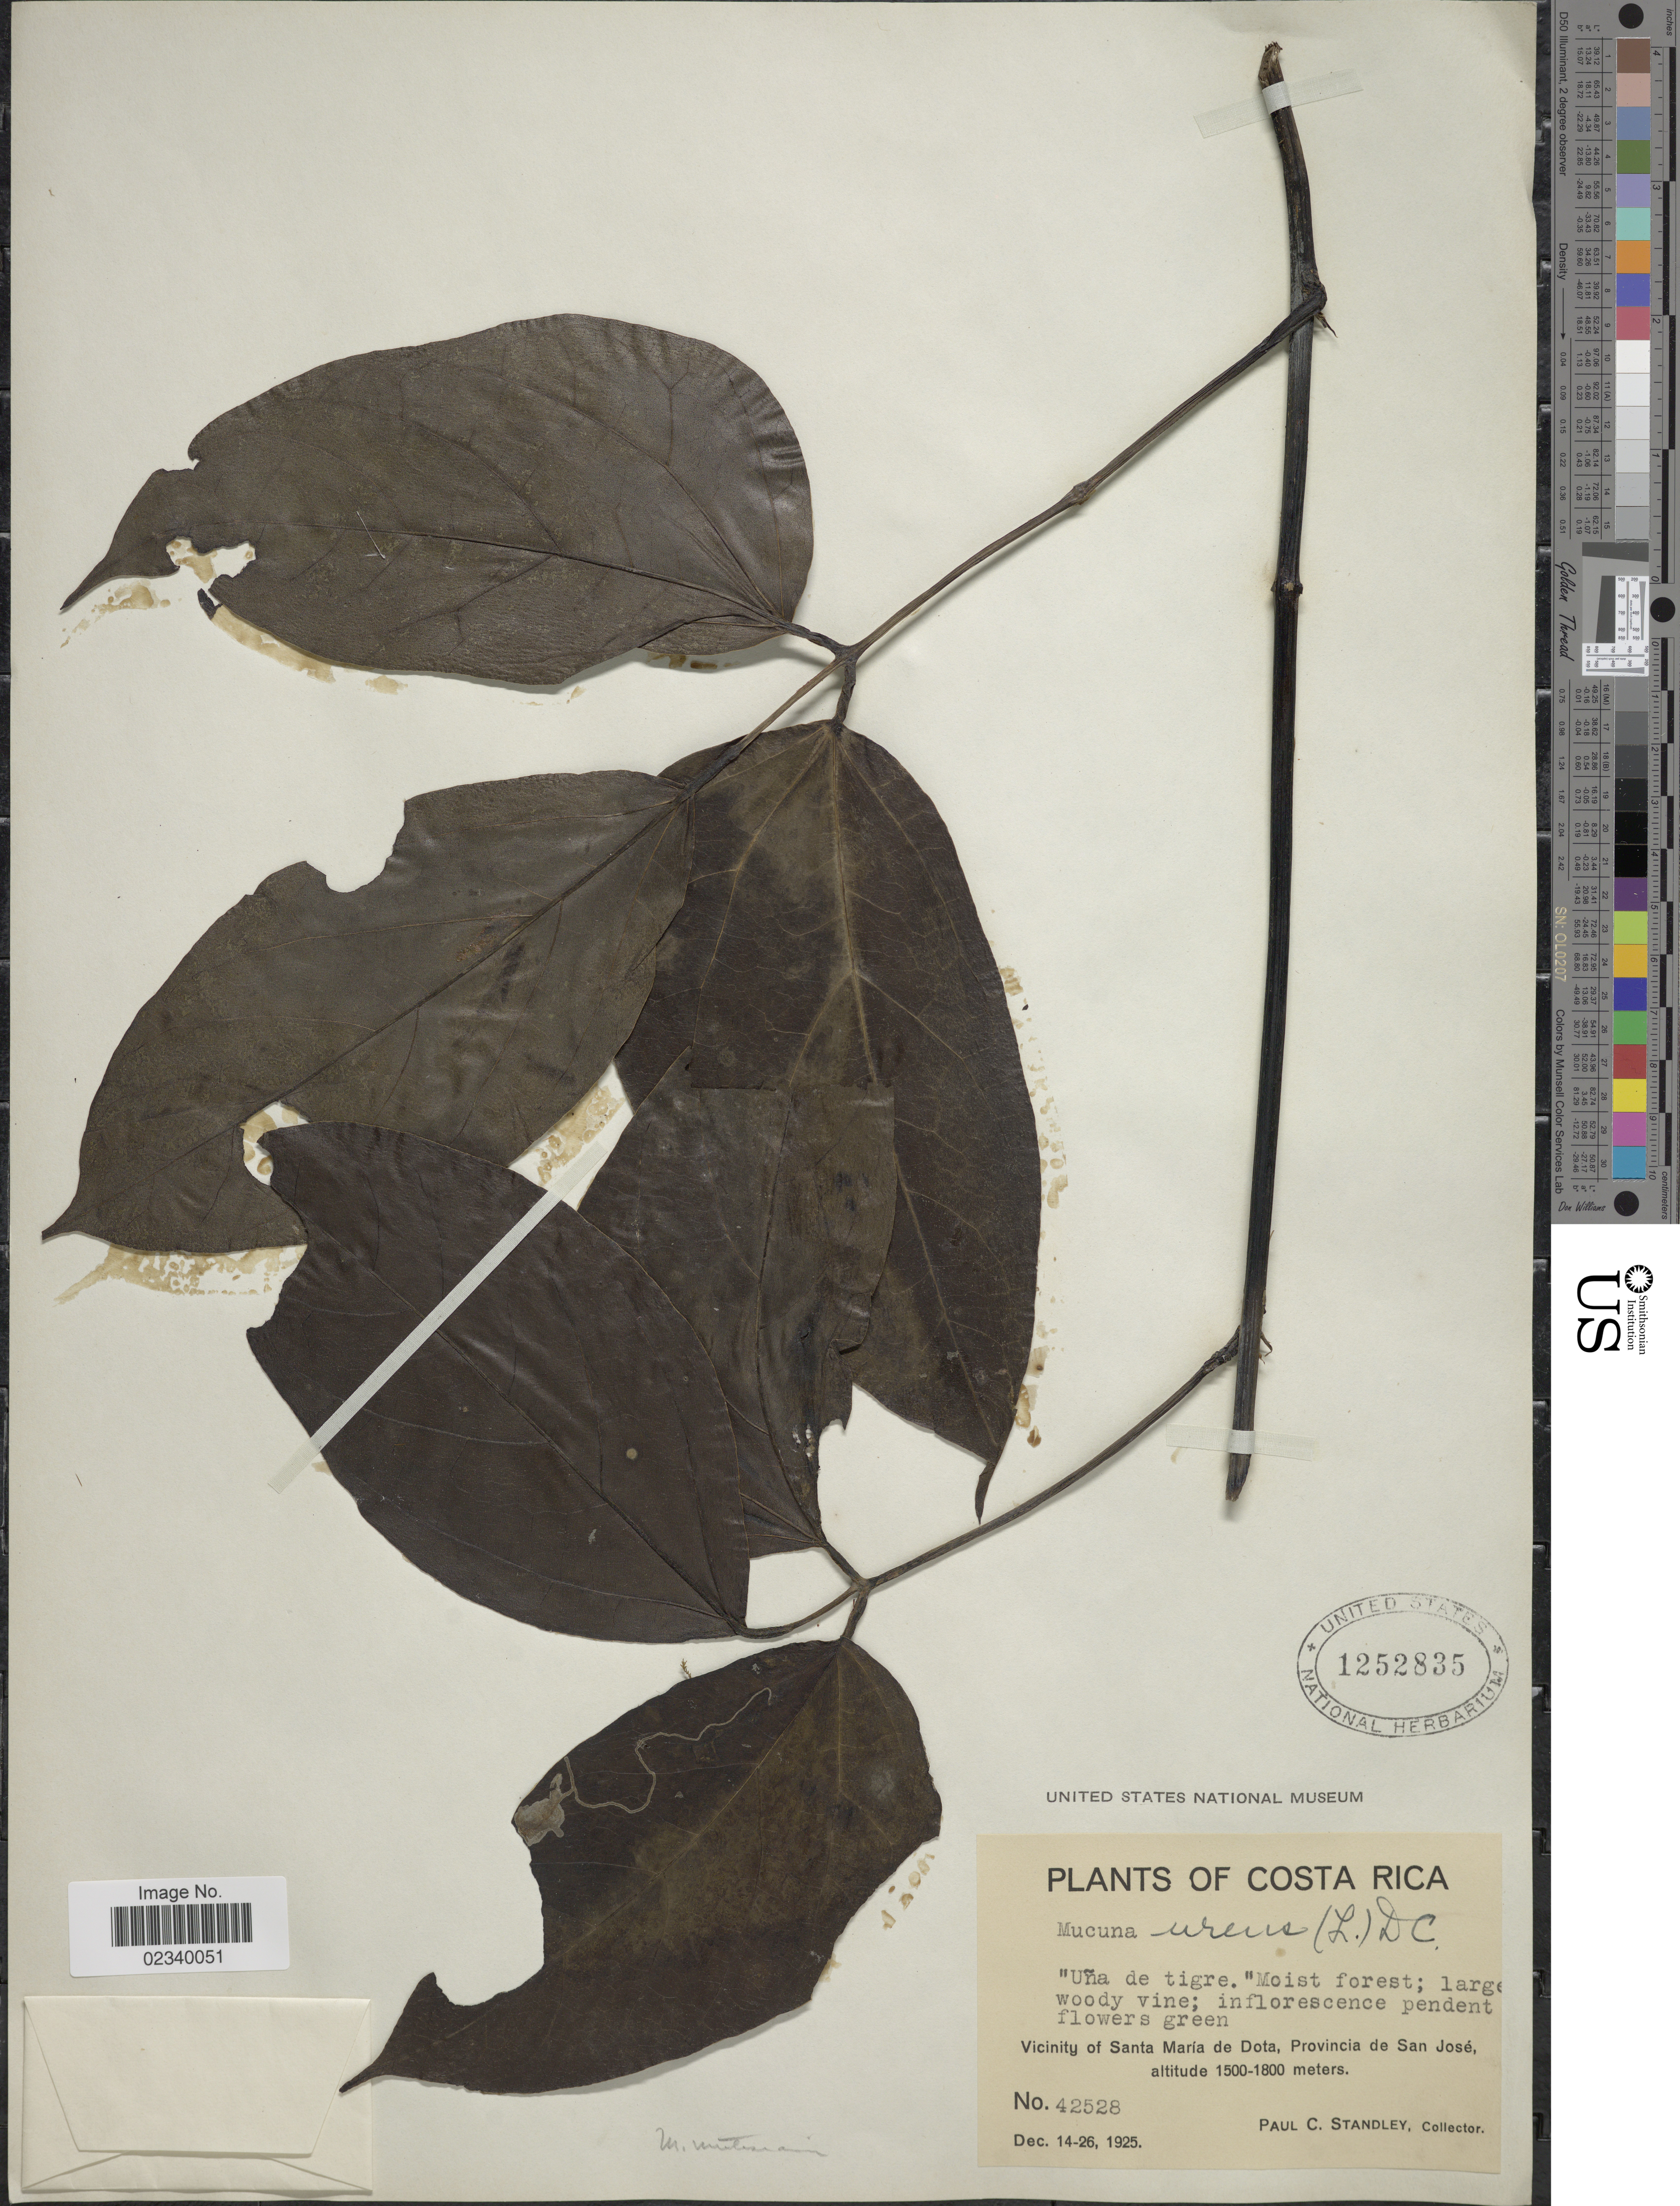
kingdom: Plantae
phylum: Tracheophyta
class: Magnoliopsida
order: Fabales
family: Fabaceae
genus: Mucuna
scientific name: Mucuna mutisiana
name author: (Kunth) DC.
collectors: P. C. Standley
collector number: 42528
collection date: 1925-12-14/1925-12-26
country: Costa Rica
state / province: San José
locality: Vicinity of Santa Maria de Dota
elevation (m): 1500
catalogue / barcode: US 1252835